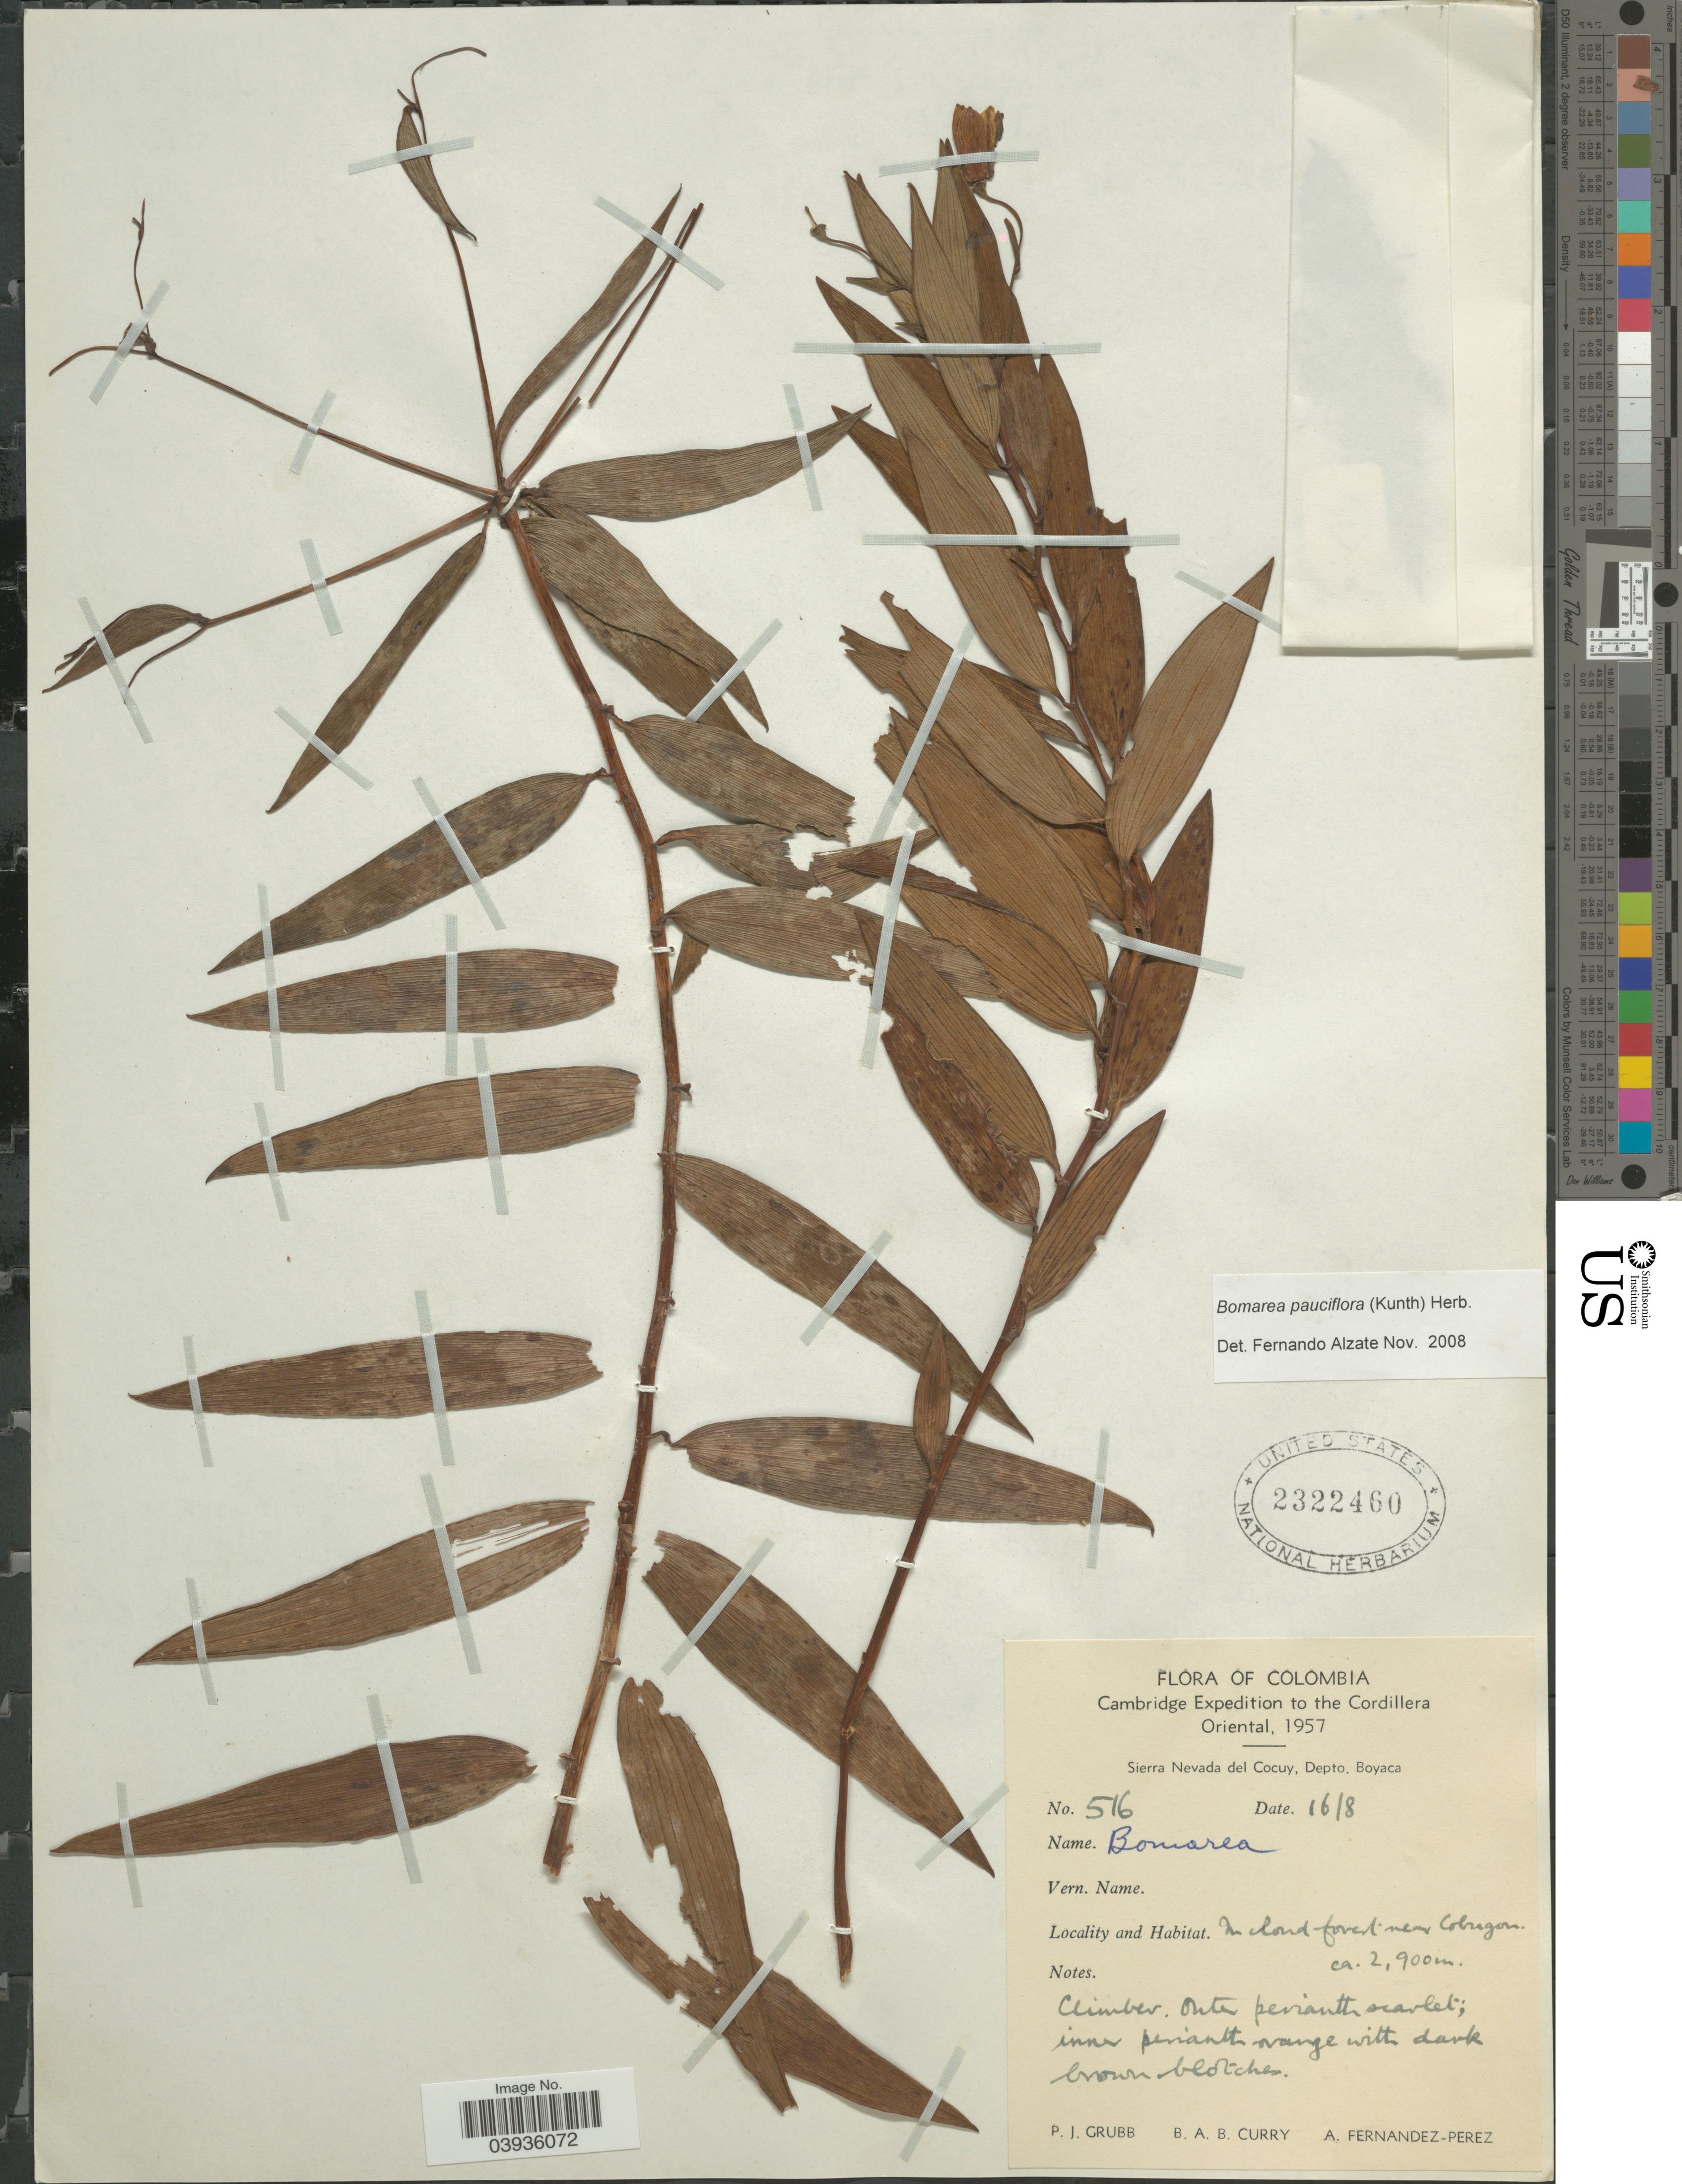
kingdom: Plantae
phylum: Tracheophyta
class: Liliopsida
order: Liliales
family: Alstroemeriaceae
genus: Bomarea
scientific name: Bomarea pauciflora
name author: (Kunth) Herb.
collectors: P. J. Grubb, B. A. B. Curry & A. Fernández-Pérez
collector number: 516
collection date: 1957-08-16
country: Colombia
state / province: Boyacá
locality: The Cordillera Oriental. Sierra Nevada del Cocuy, Depto. Boyaca. In cloud forest near Cobugon.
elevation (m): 2900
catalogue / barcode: US 2322460